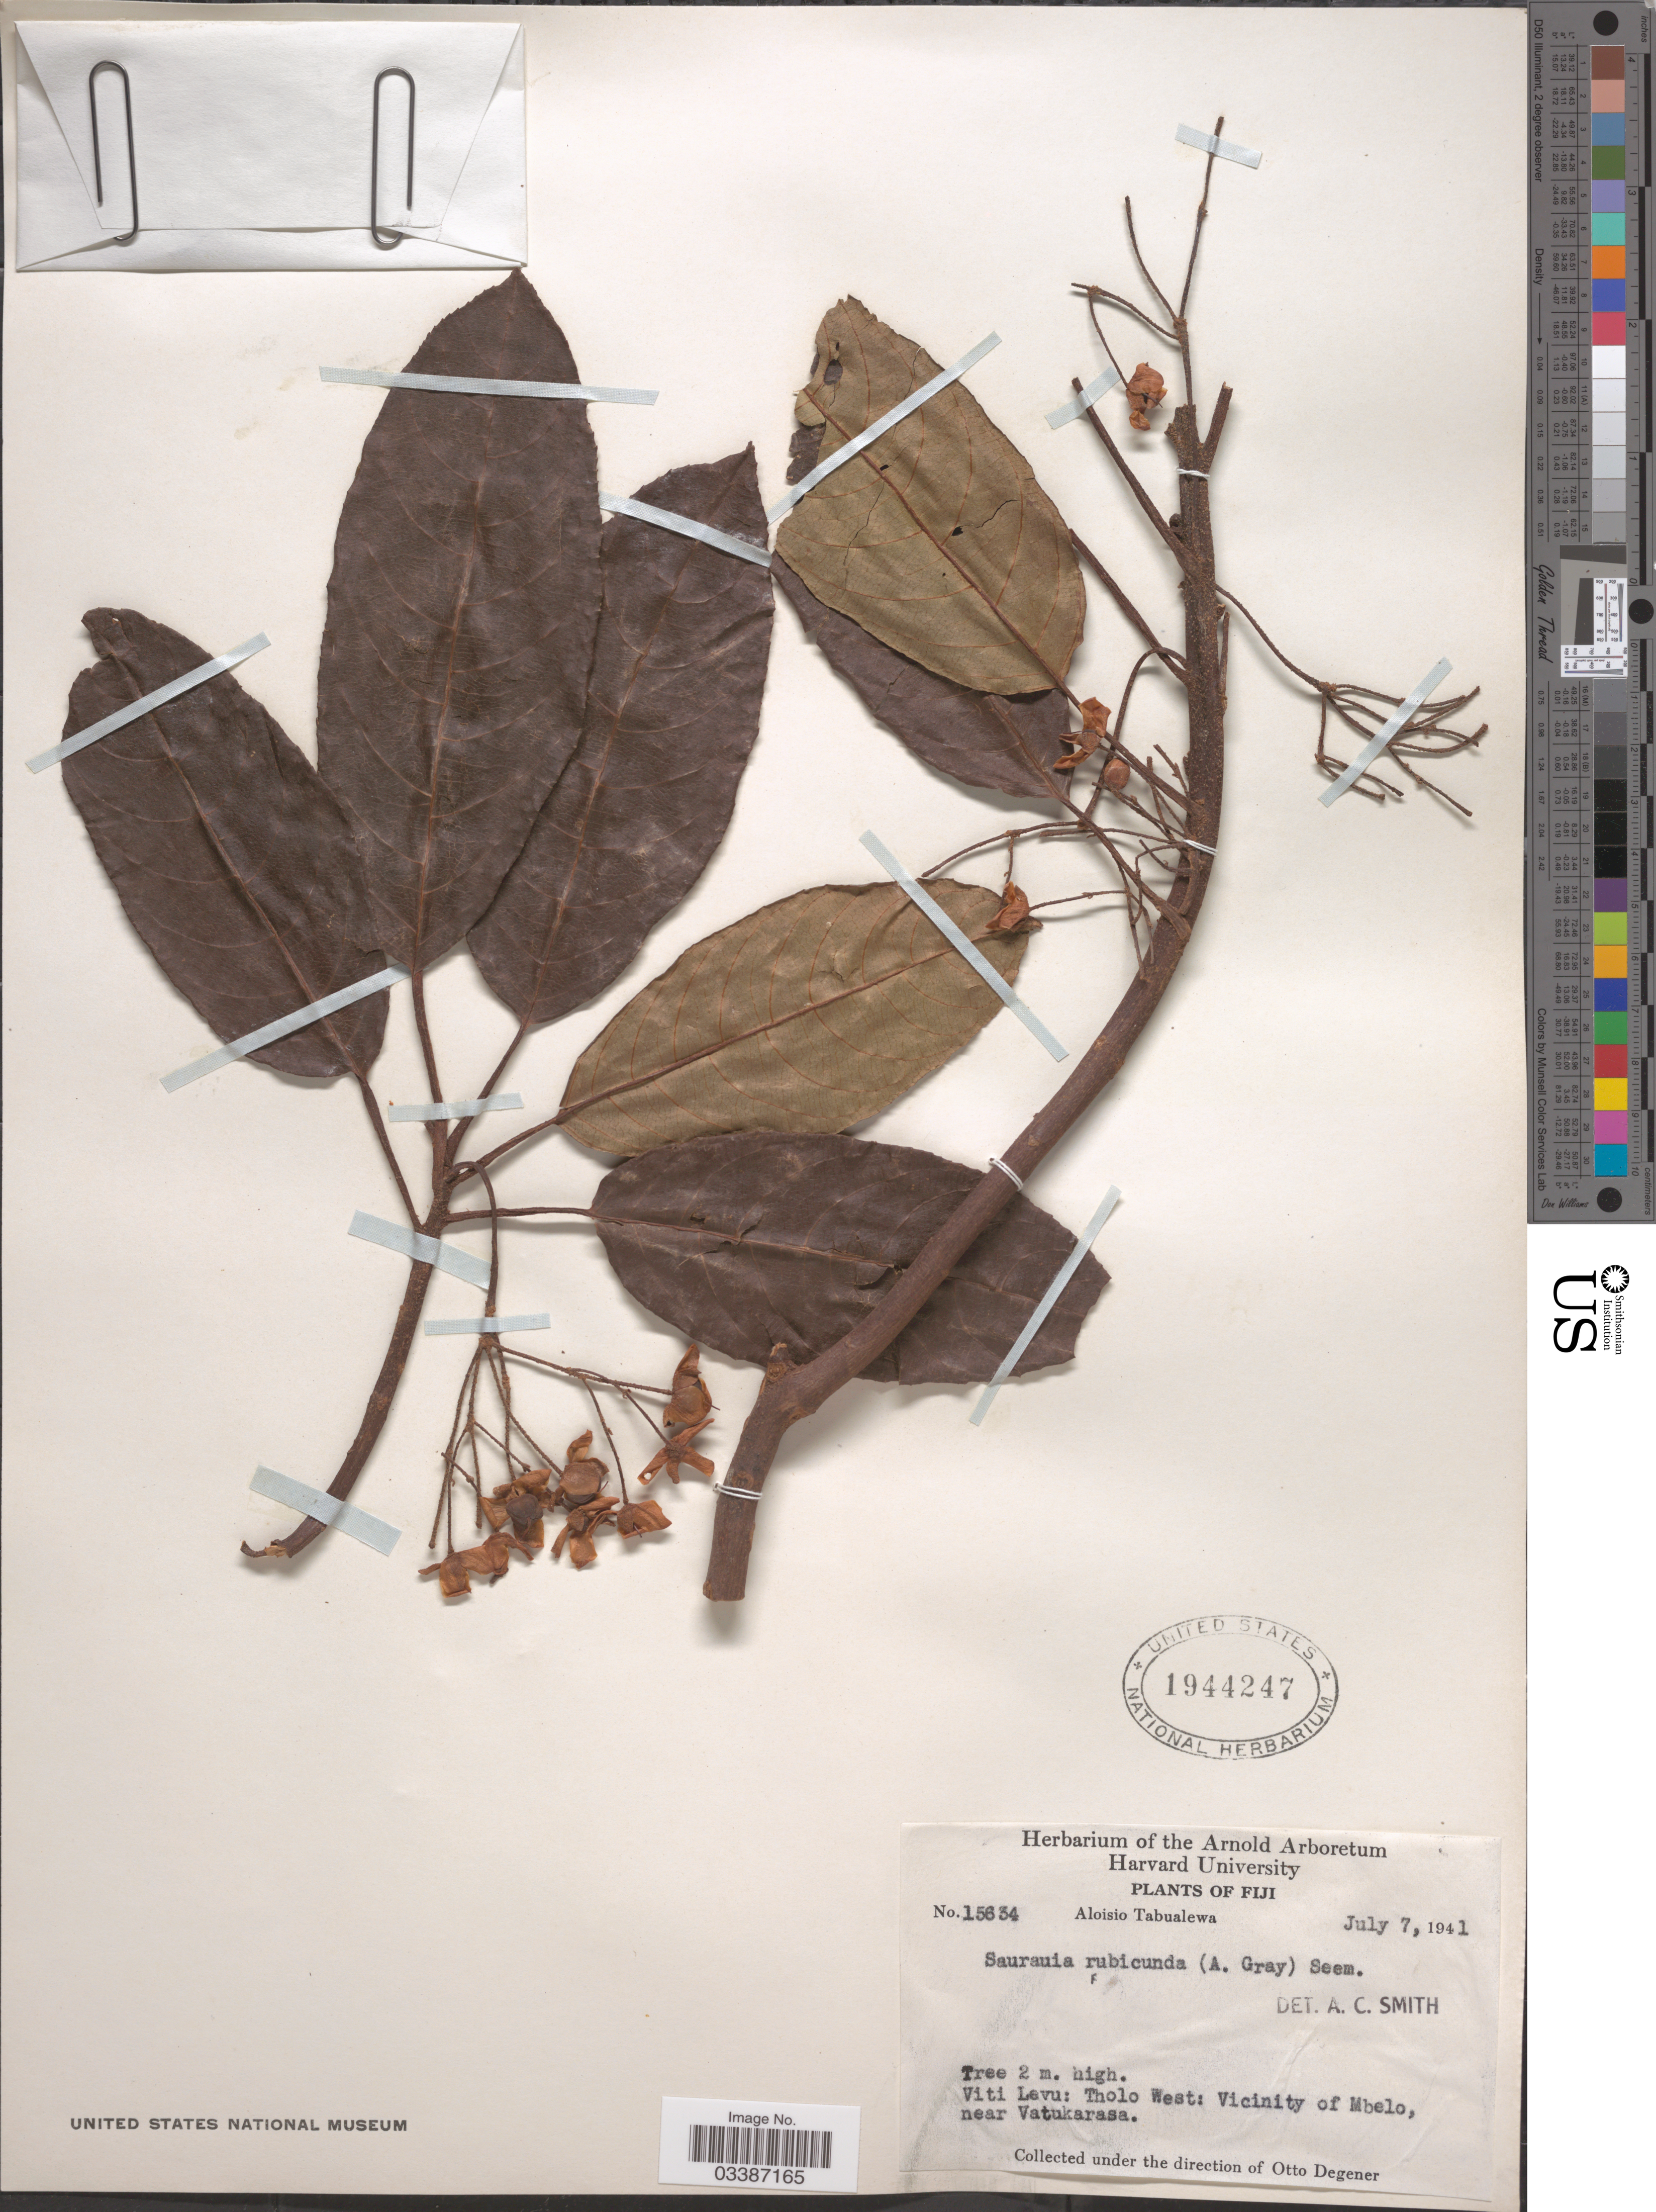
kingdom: Plantae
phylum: Tracheophyta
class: Magnoliopsida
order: Ericales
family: Actinidiaceae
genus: Saurauia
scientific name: Saurauia rubicunda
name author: Seem.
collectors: A. Tabualewa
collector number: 15634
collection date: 1941-07-07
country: Fiji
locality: Viti Levu: Tholo West: Vicinity of Mbelo, near Vatukarasa.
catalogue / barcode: US 1944247